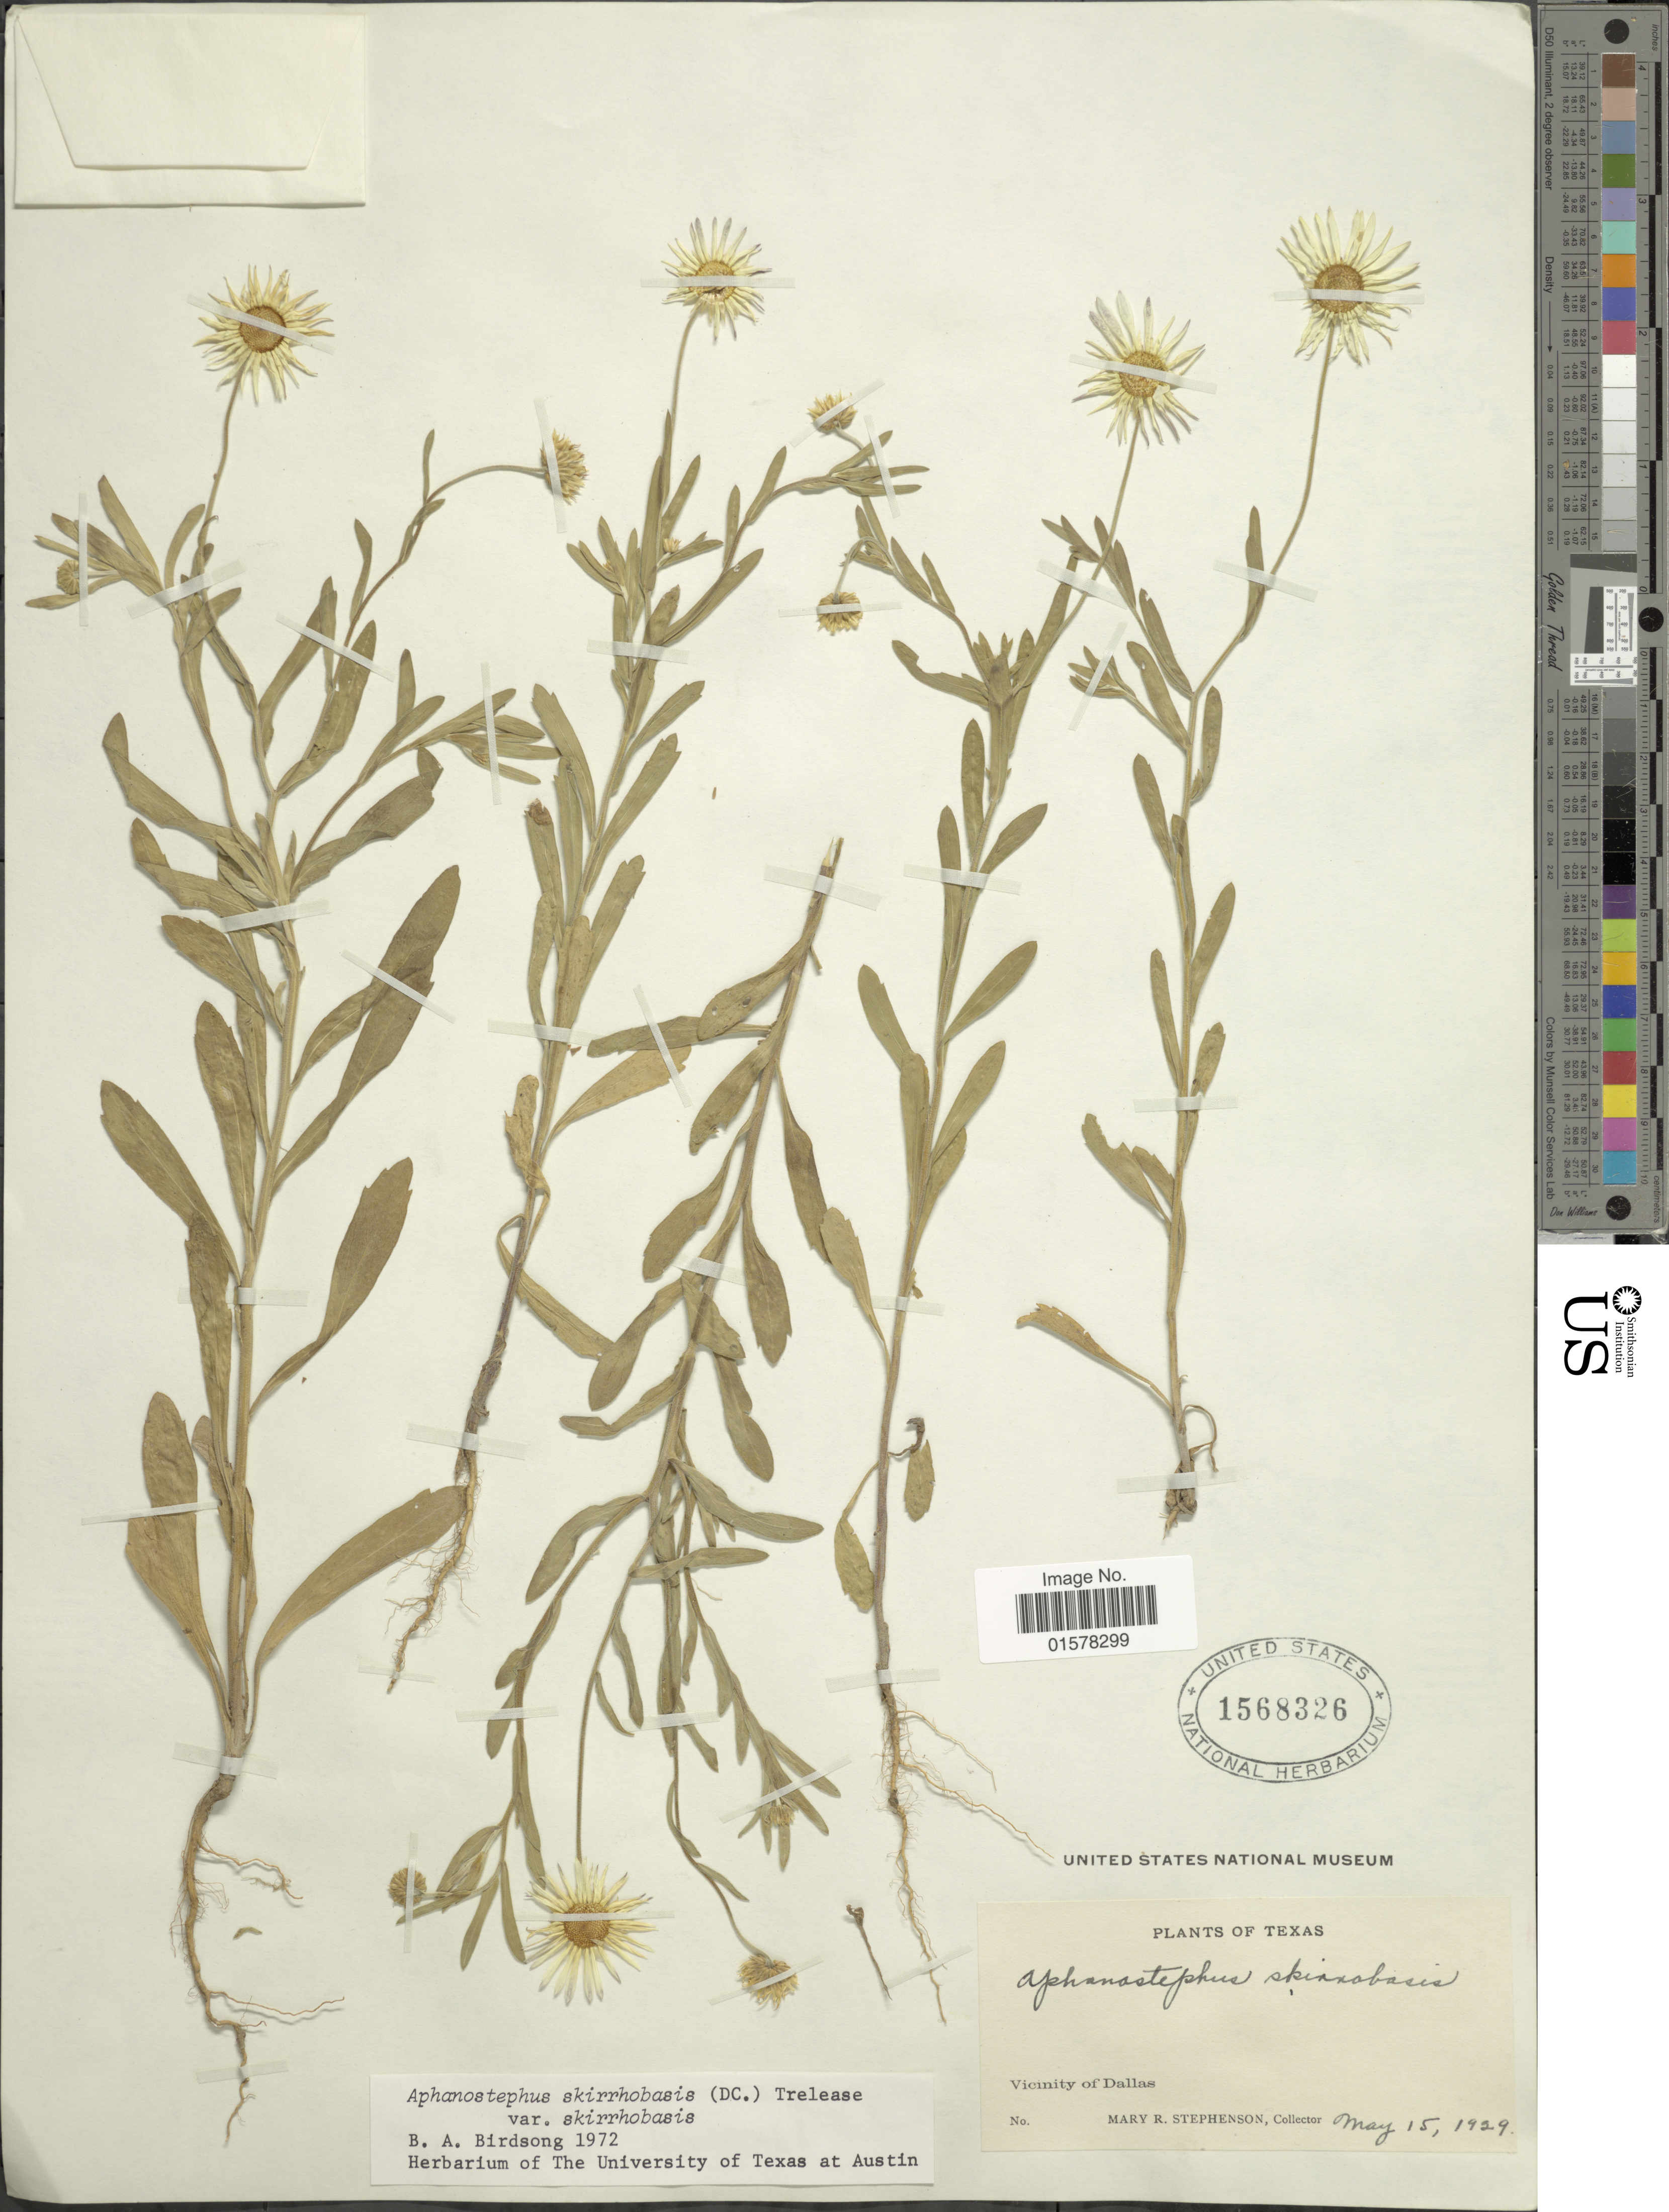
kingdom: Plantae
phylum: Tracheophyta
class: Magnoliopsida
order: Asterales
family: Asteraceae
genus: Aphanostephus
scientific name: Aphanostephus skirrhobasis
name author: (DC.) Trel. ex Coville & Branner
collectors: M. Stephenson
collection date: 1929-05-15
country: United States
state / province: Texas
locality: Vicinity of Dallas, Texas.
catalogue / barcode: US 1568326